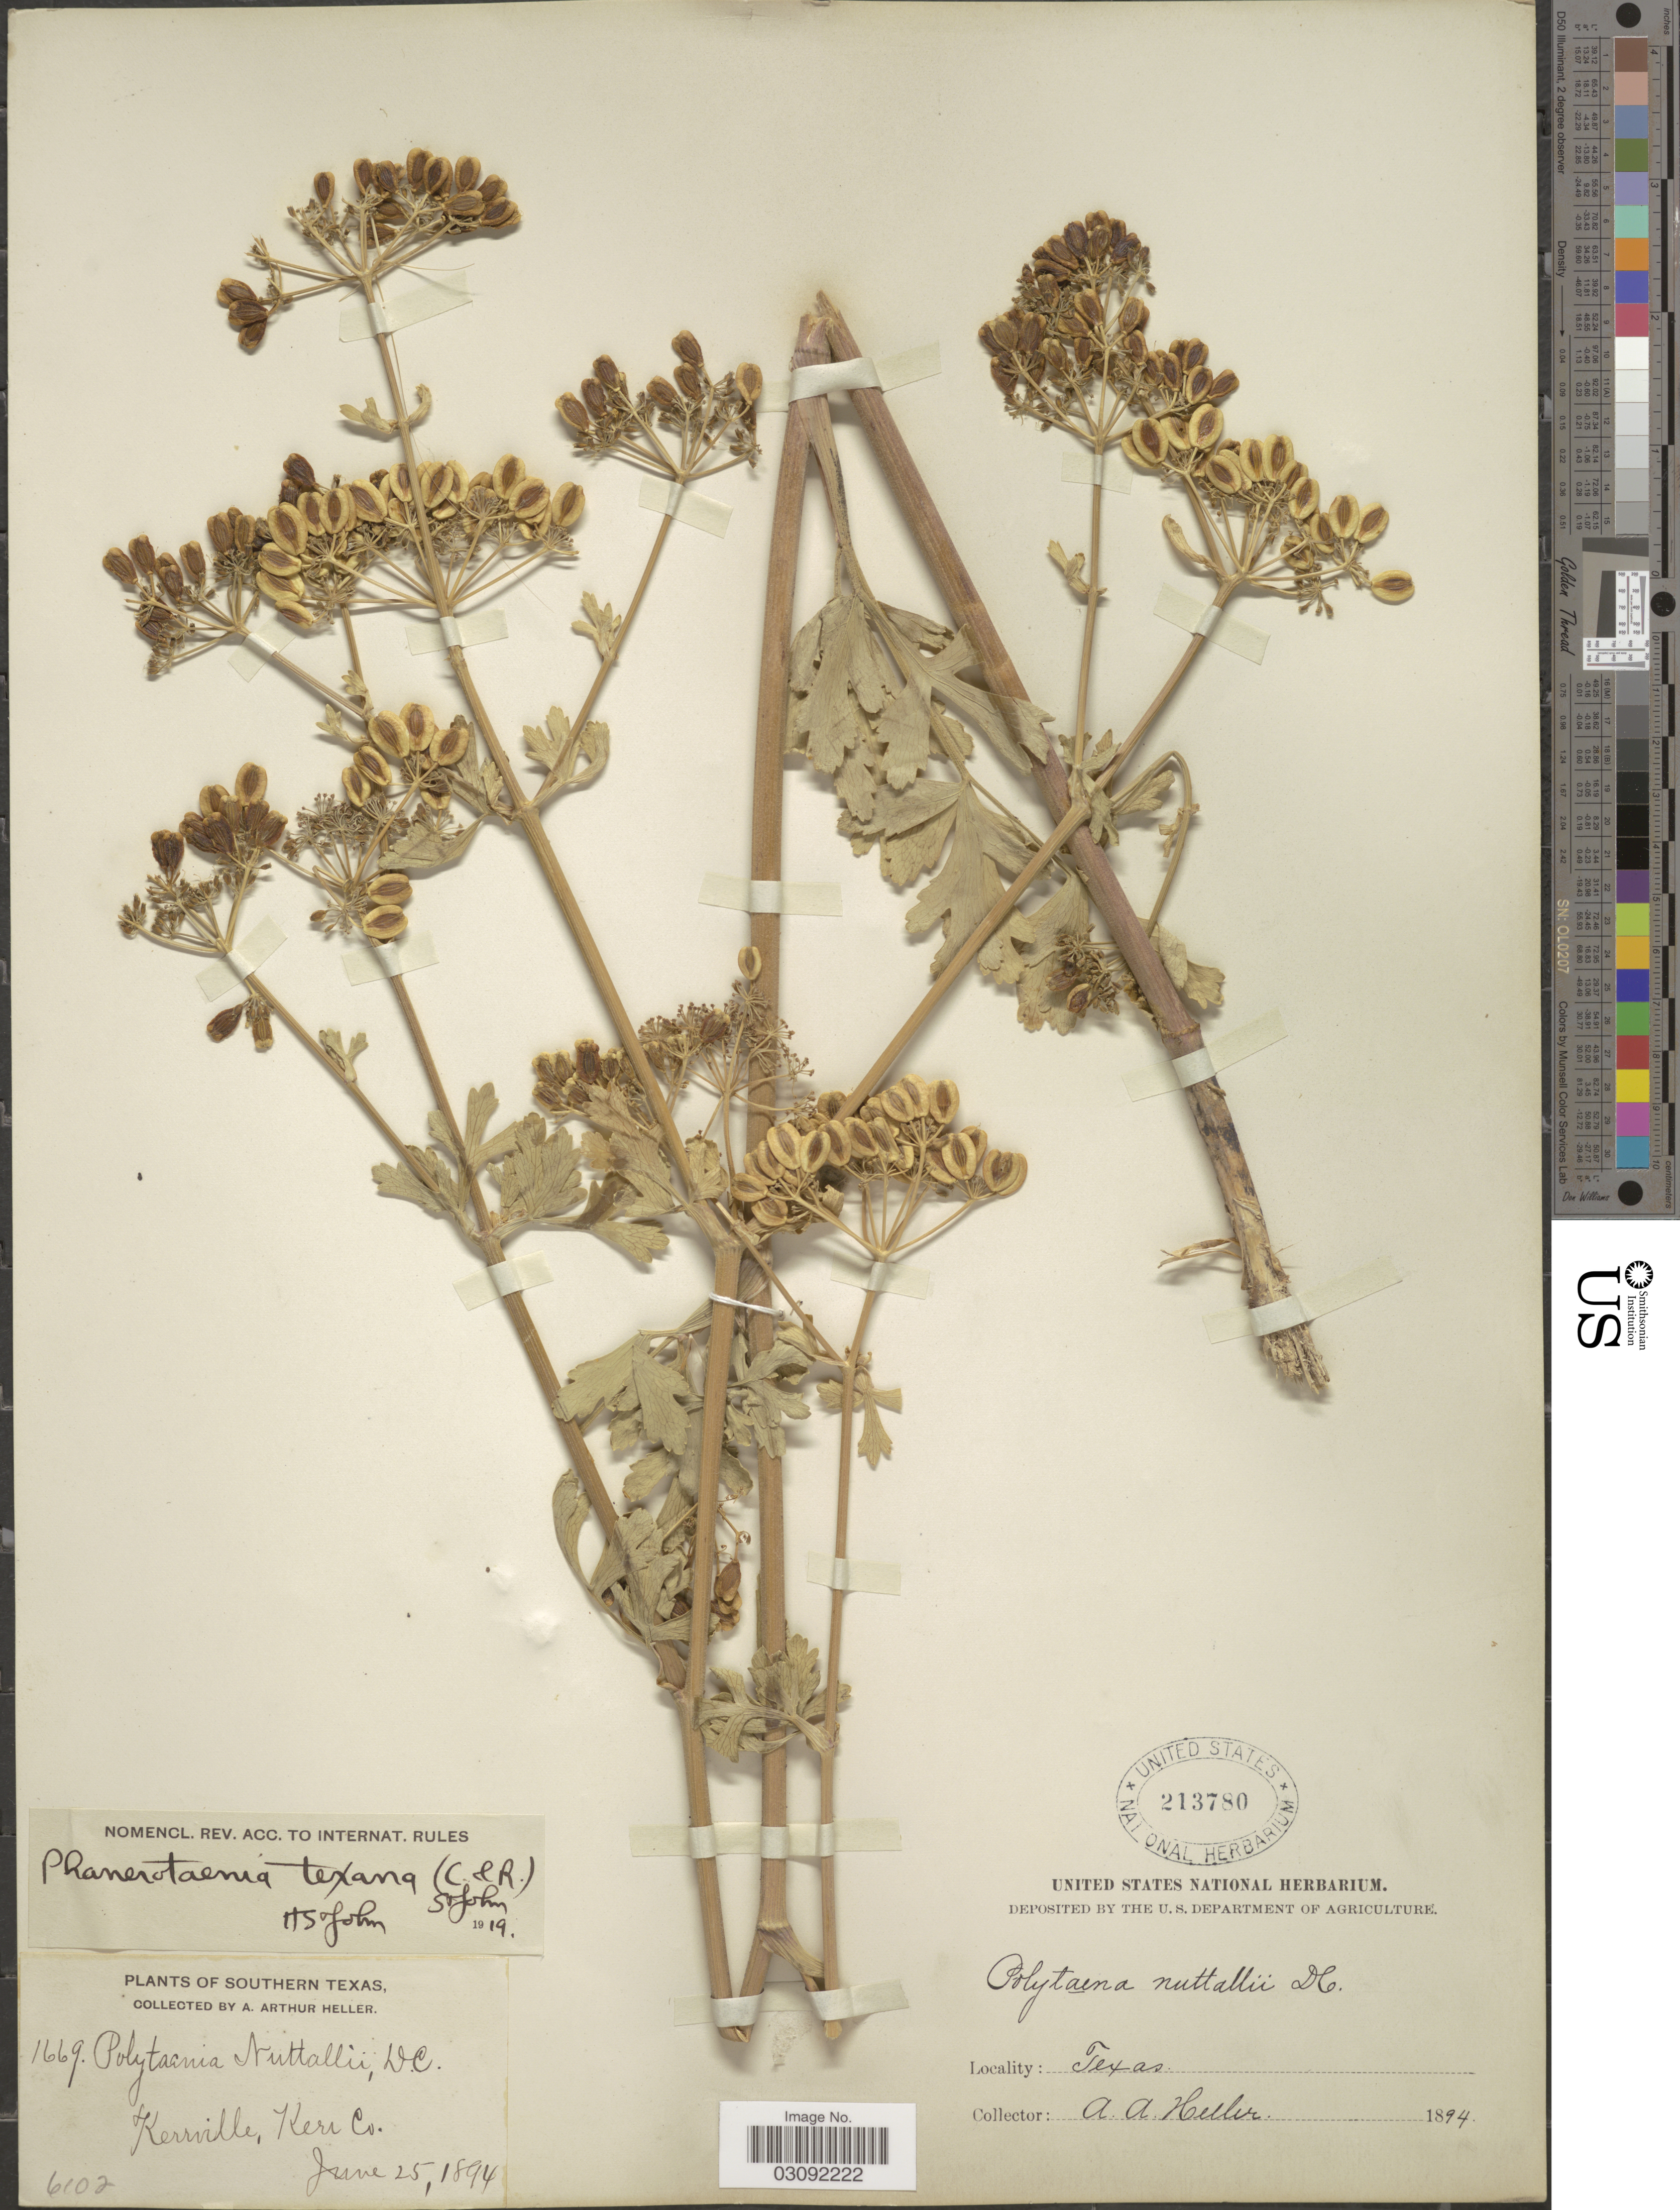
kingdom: Plantae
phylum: Tracheophyta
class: Magnoliopsida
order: Apiales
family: Apiaceae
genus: Polytaenia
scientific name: Polytaenia texana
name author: (J.M. Coult. & Rose) Mathias & Constance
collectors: A. A. Heller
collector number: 1669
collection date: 1894-06-25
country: United States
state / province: Texas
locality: Southern Texas. Kerrville, Kerr Co.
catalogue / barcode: US 213780